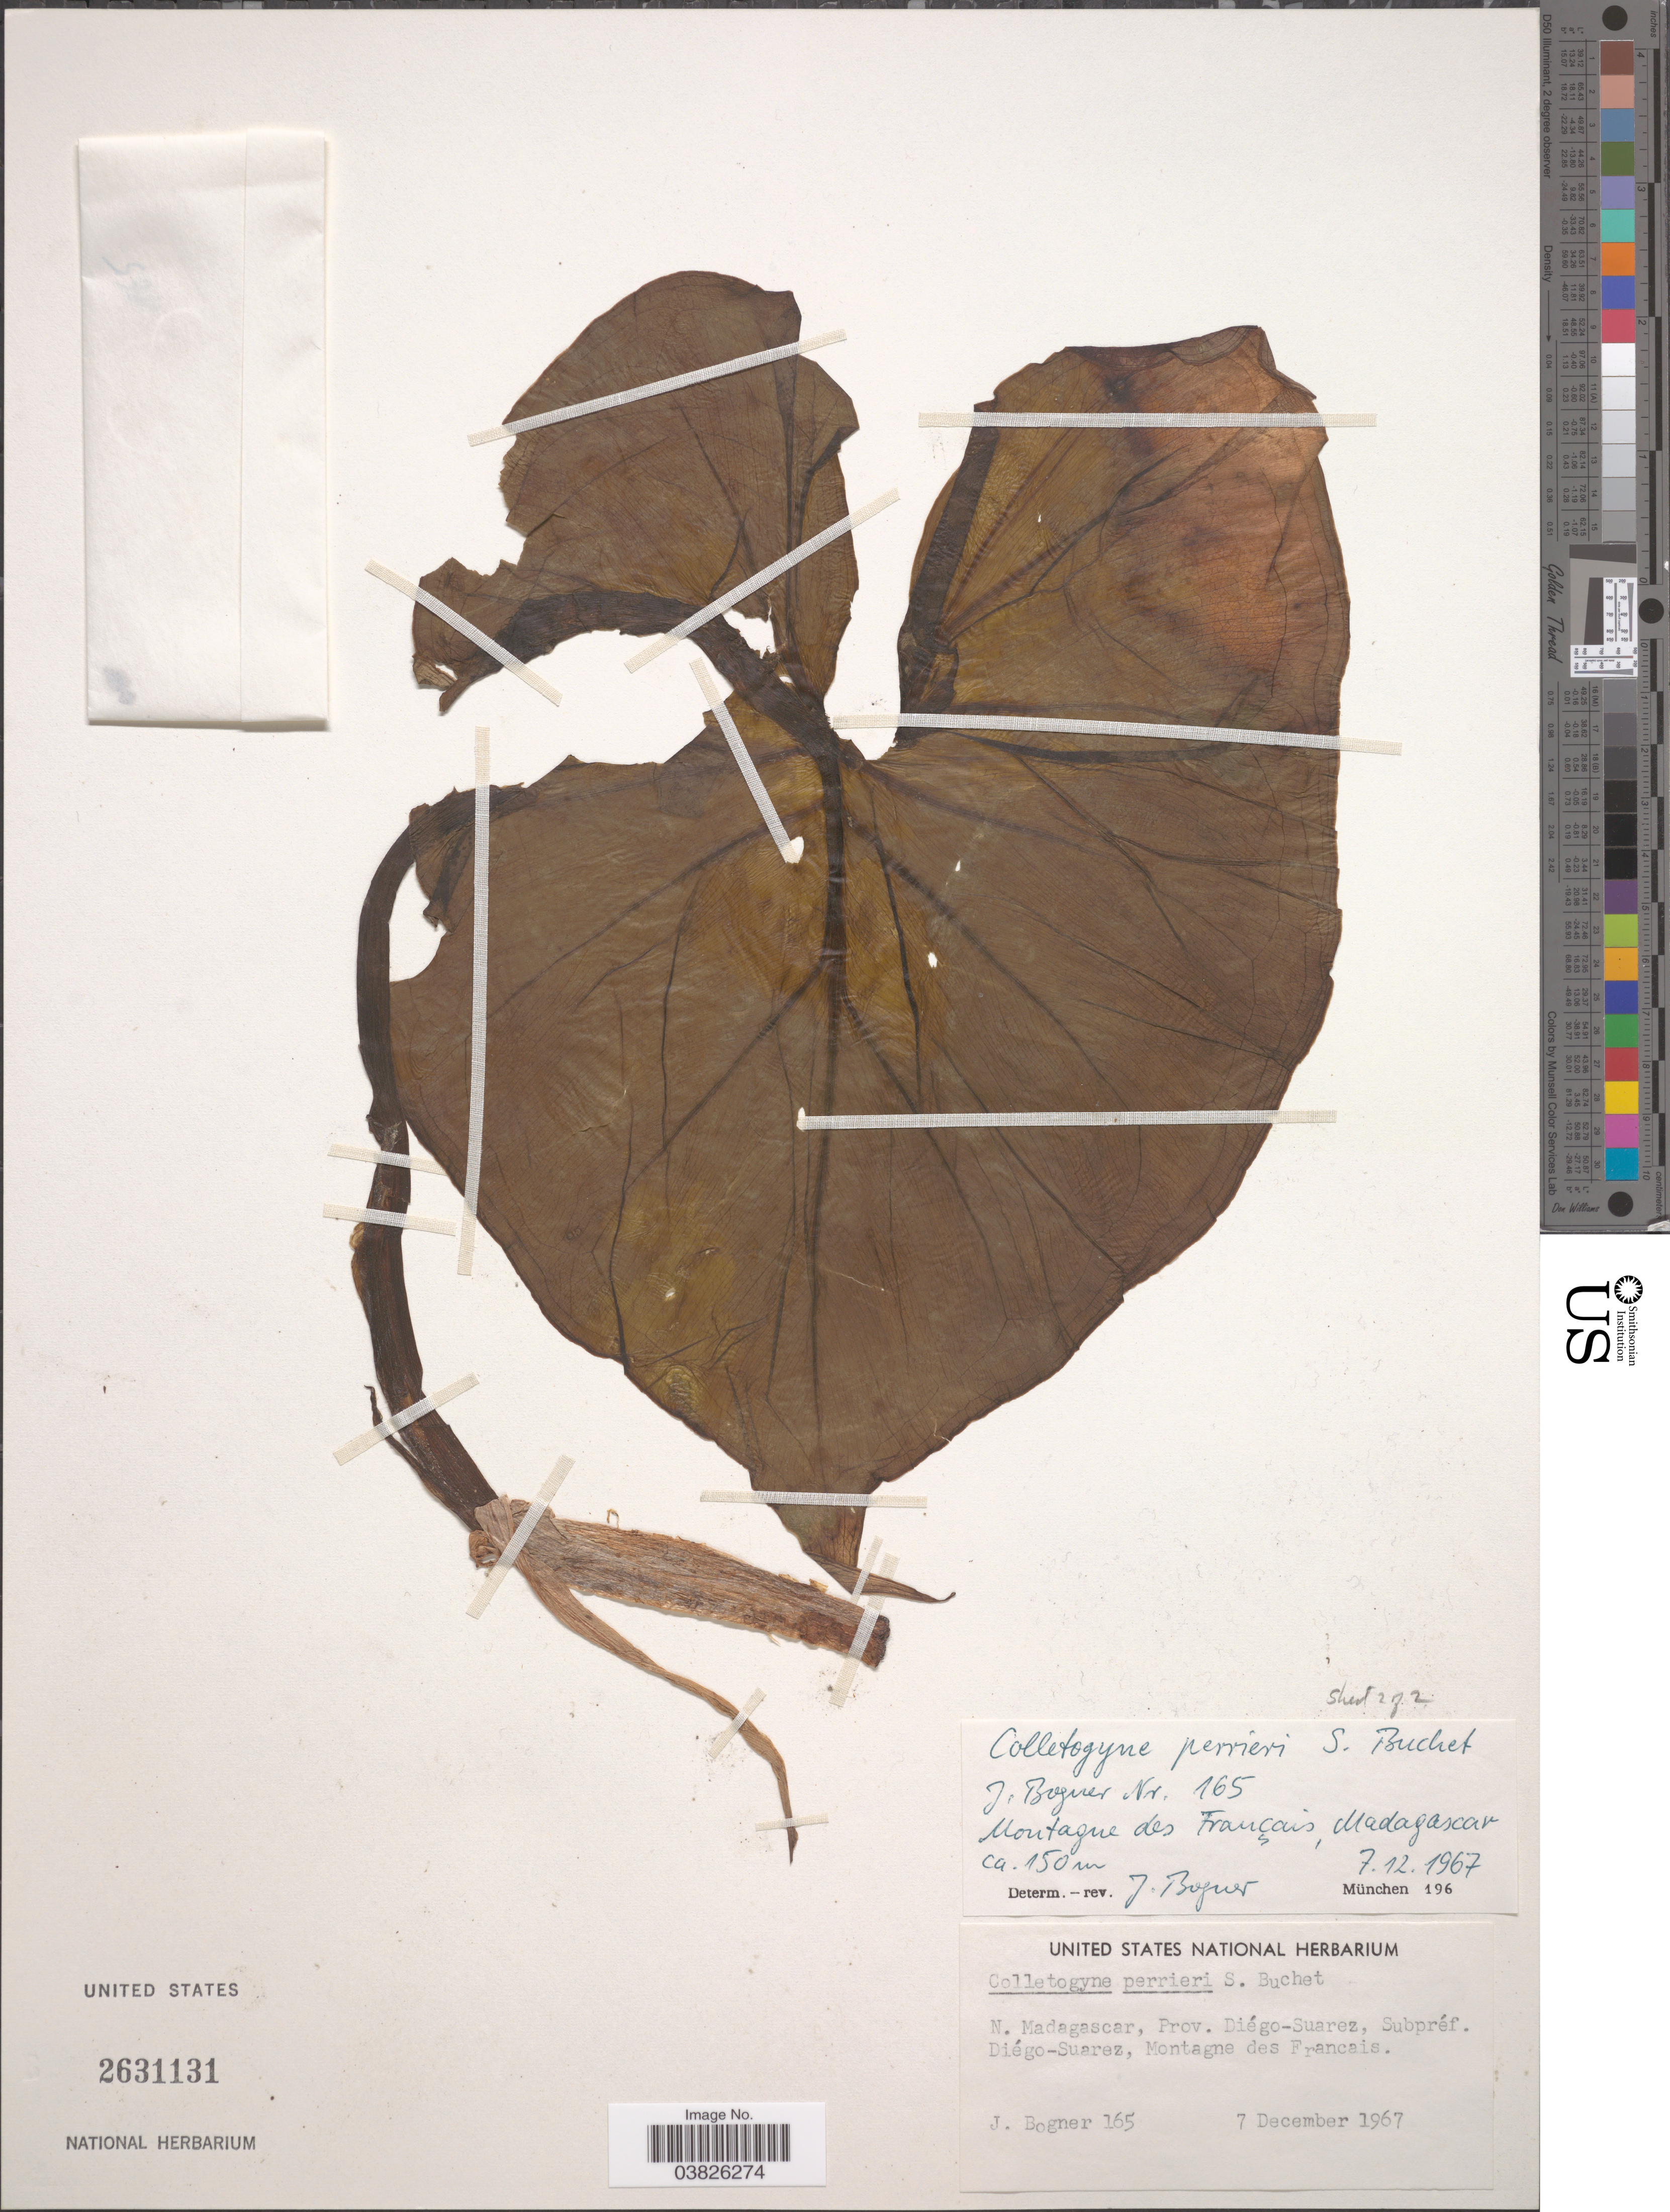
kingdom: Plantae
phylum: Tracheophyta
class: Liliopsida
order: Alismatales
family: Araceae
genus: Colletogyne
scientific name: Colletogyne perrieri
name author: Buchet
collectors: J. Bogner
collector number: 165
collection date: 1967-12-07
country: Madagascar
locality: N. Madagascar, Prov. Diégo-Suarez, Subpréf. Diégo-Suarez, Montagne des Francais.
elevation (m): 150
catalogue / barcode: US 2631131